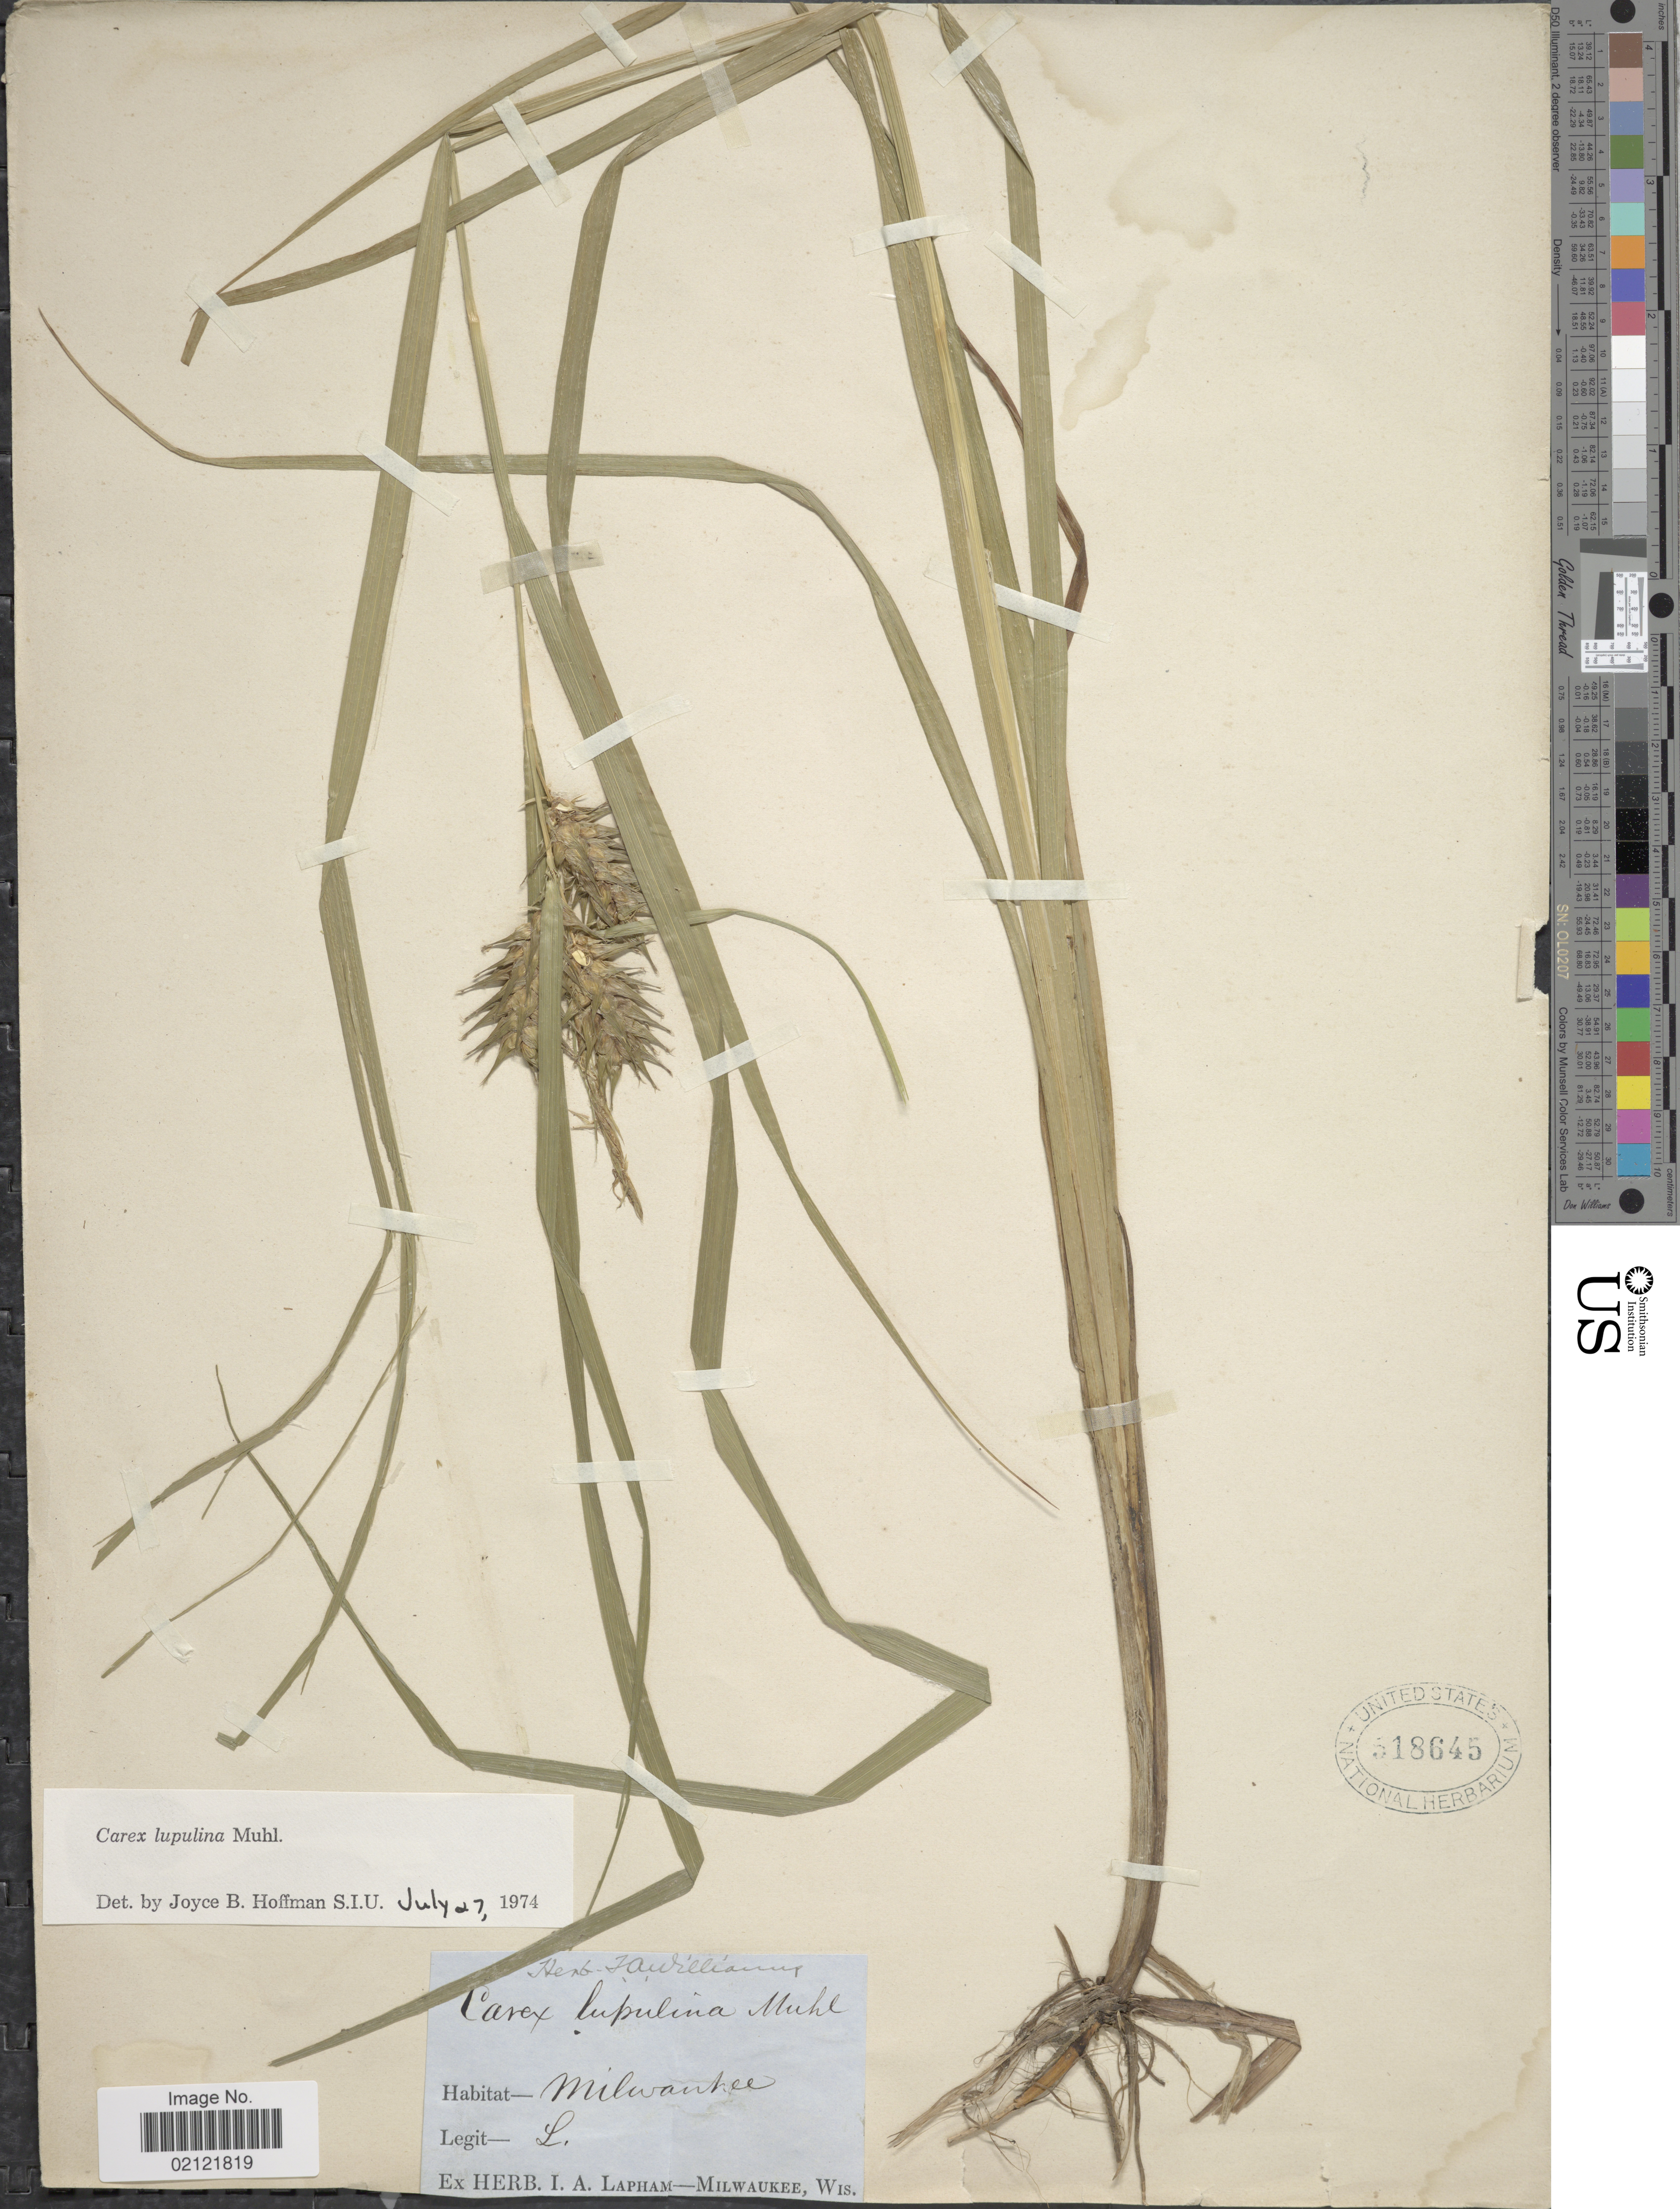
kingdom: Plantae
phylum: Tracheophyta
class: Liliopsida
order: Poales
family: Cyperaceae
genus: Carex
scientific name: Carex lupulina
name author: Muhl. ex Willd.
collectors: I. Lapham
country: United States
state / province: Wisconsin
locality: Milwaukee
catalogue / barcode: US 518645